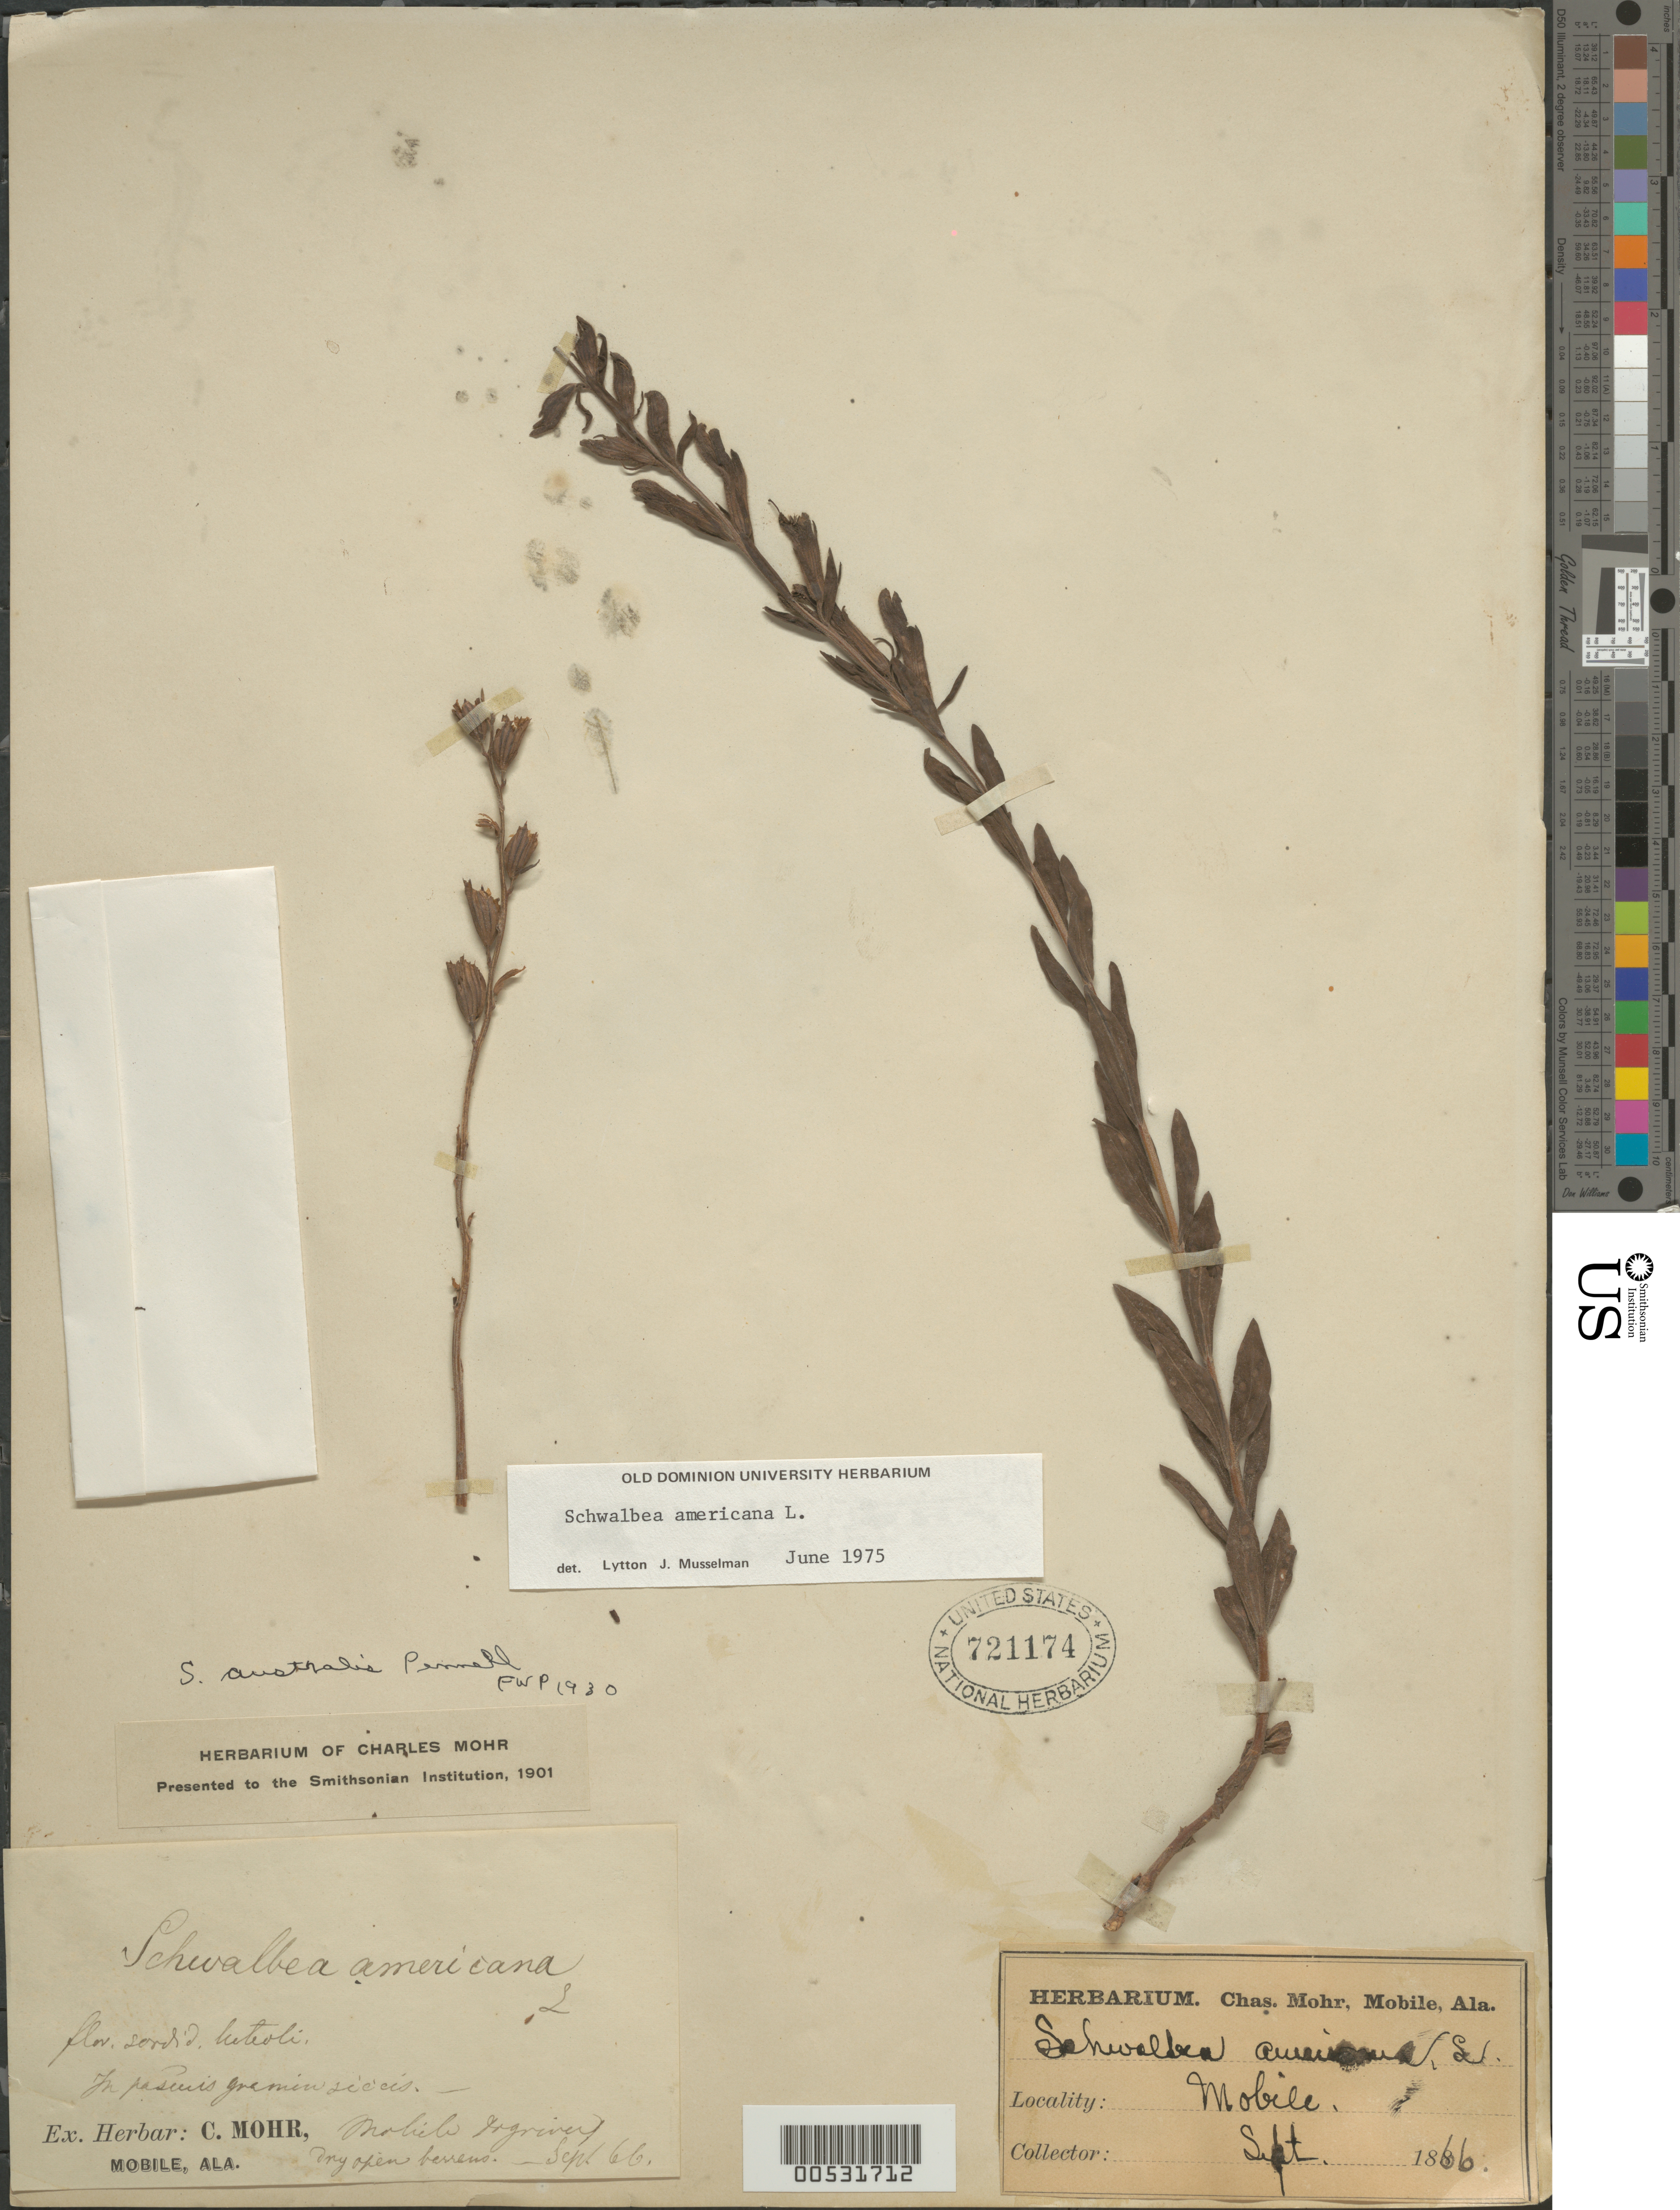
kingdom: Plantae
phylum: Tracheophyta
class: Magnoliopsida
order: Lamiales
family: Orobanchaceae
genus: Schwalbea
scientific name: Schwalbea americana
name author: L.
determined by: Musselman, Lytton J.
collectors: ex herb. C. Mohr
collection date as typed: Sep 1866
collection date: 1866-09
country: United States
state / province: Alabama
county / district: Mobile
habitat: dry open barrens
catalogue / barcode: US 721174